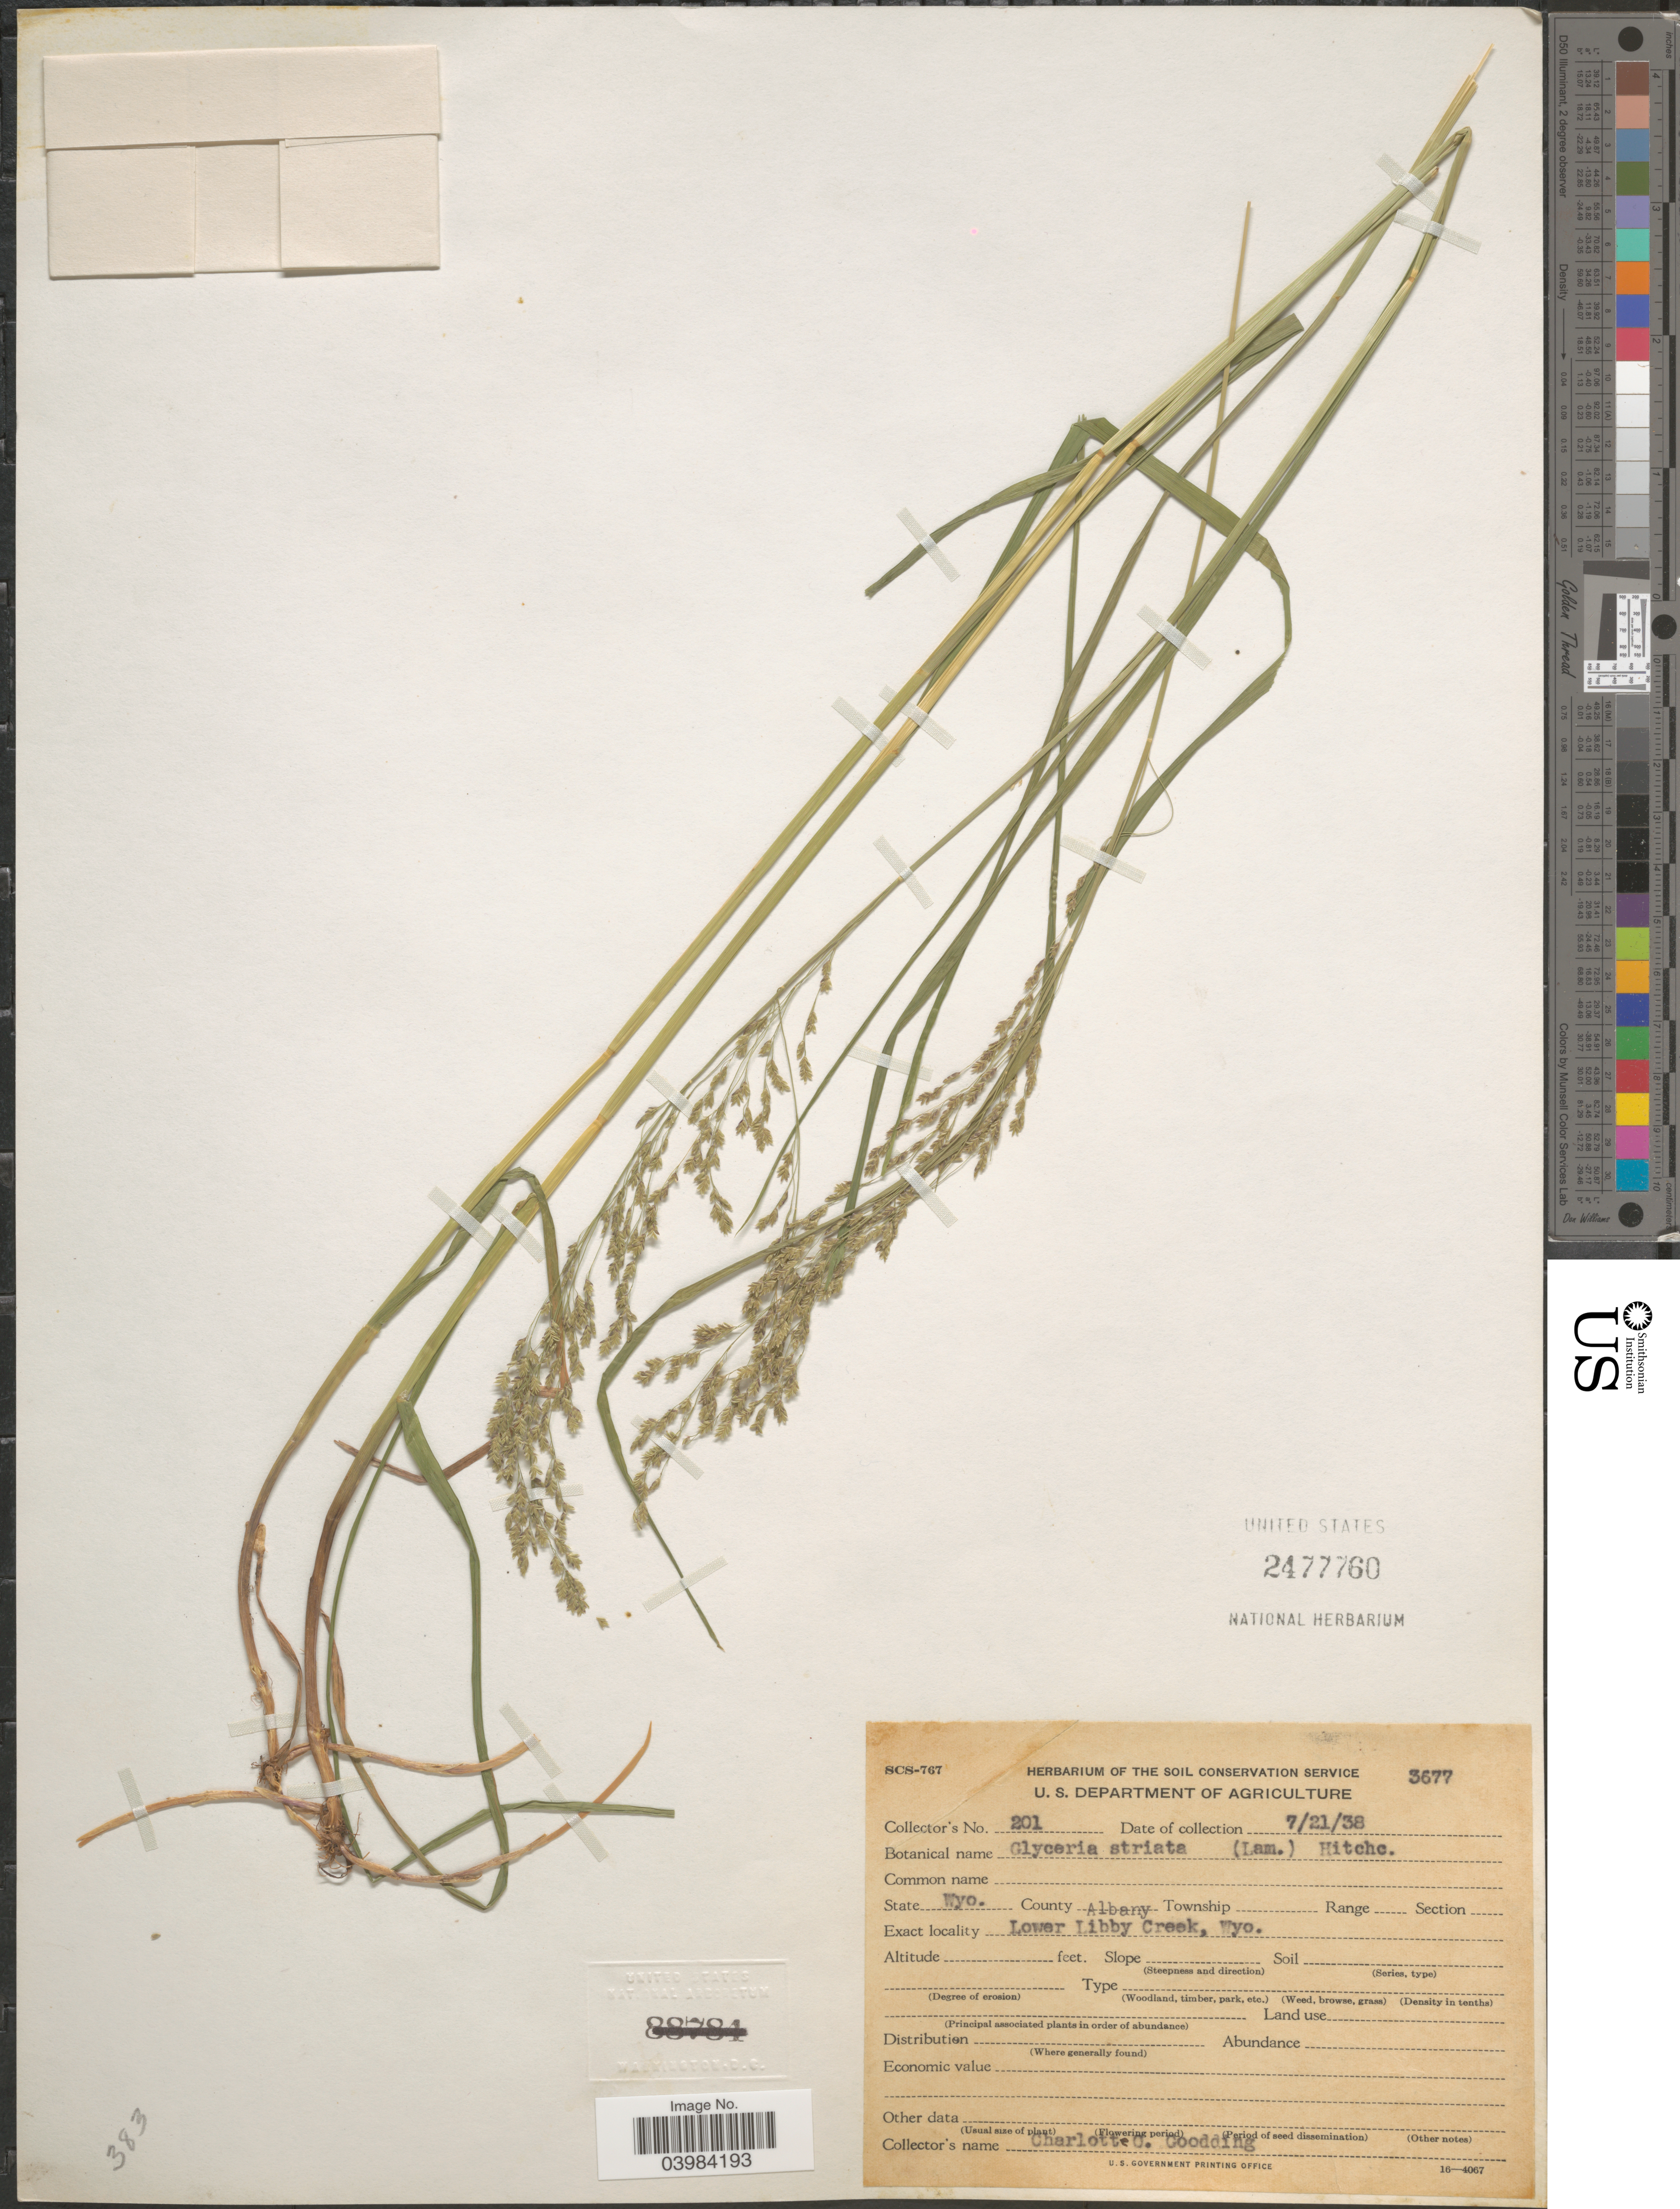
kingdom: Plantae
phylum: Tracheophyta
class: Liliopsida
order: Poales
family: Poaceae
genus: Glyceria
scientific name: Glyceria striata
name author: (Lam.) Hitchc.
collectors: C. Goodding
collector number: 201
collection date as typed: Transcribed d/m/y: 21/7/38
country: United States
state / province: Wyoming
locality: County Albany. Lower Libby Creek.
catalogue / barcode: US 2477760